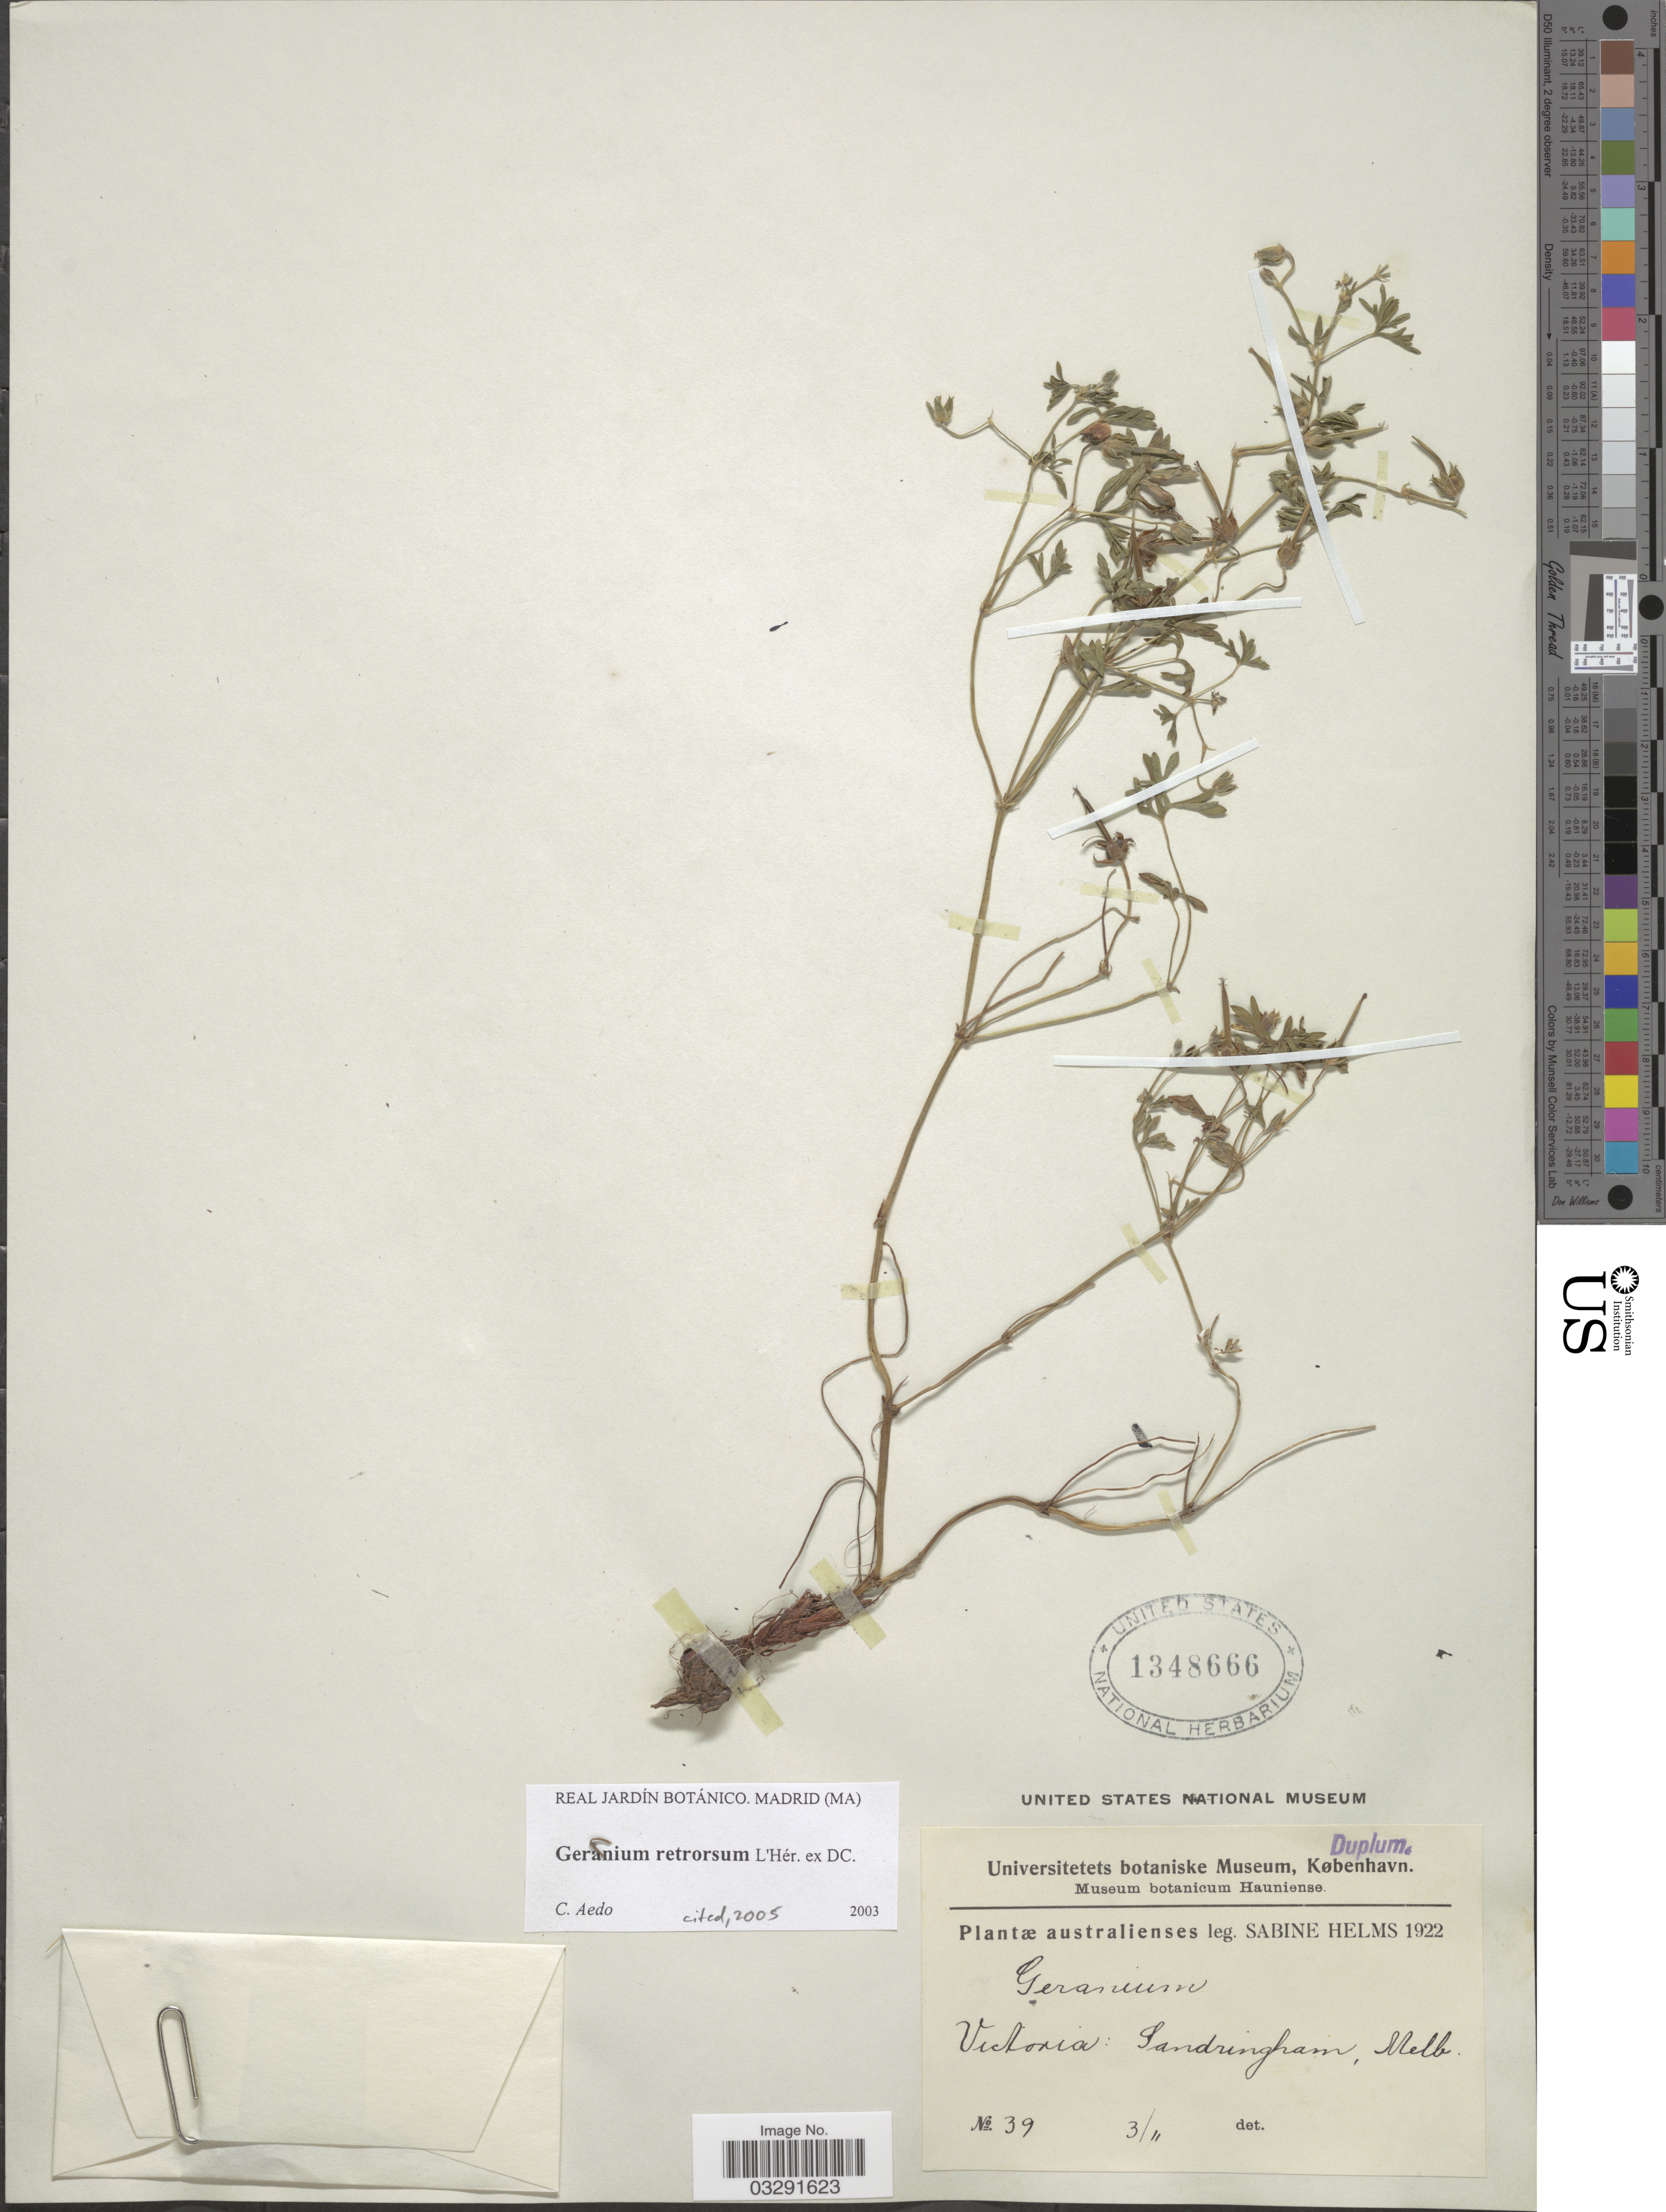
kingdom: Plantae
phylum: Tracheophyta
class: Magnoliopsida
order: Geraniales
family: Geraniaceae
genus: Geranium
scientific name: Geranium retrorsum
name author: L'Hér. ex DC.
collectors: S. Helms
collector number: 39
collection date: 1922-11-03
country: Australia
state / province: Victoria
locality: Victoria: Sandringham, Melb.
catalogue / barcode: US 1348666